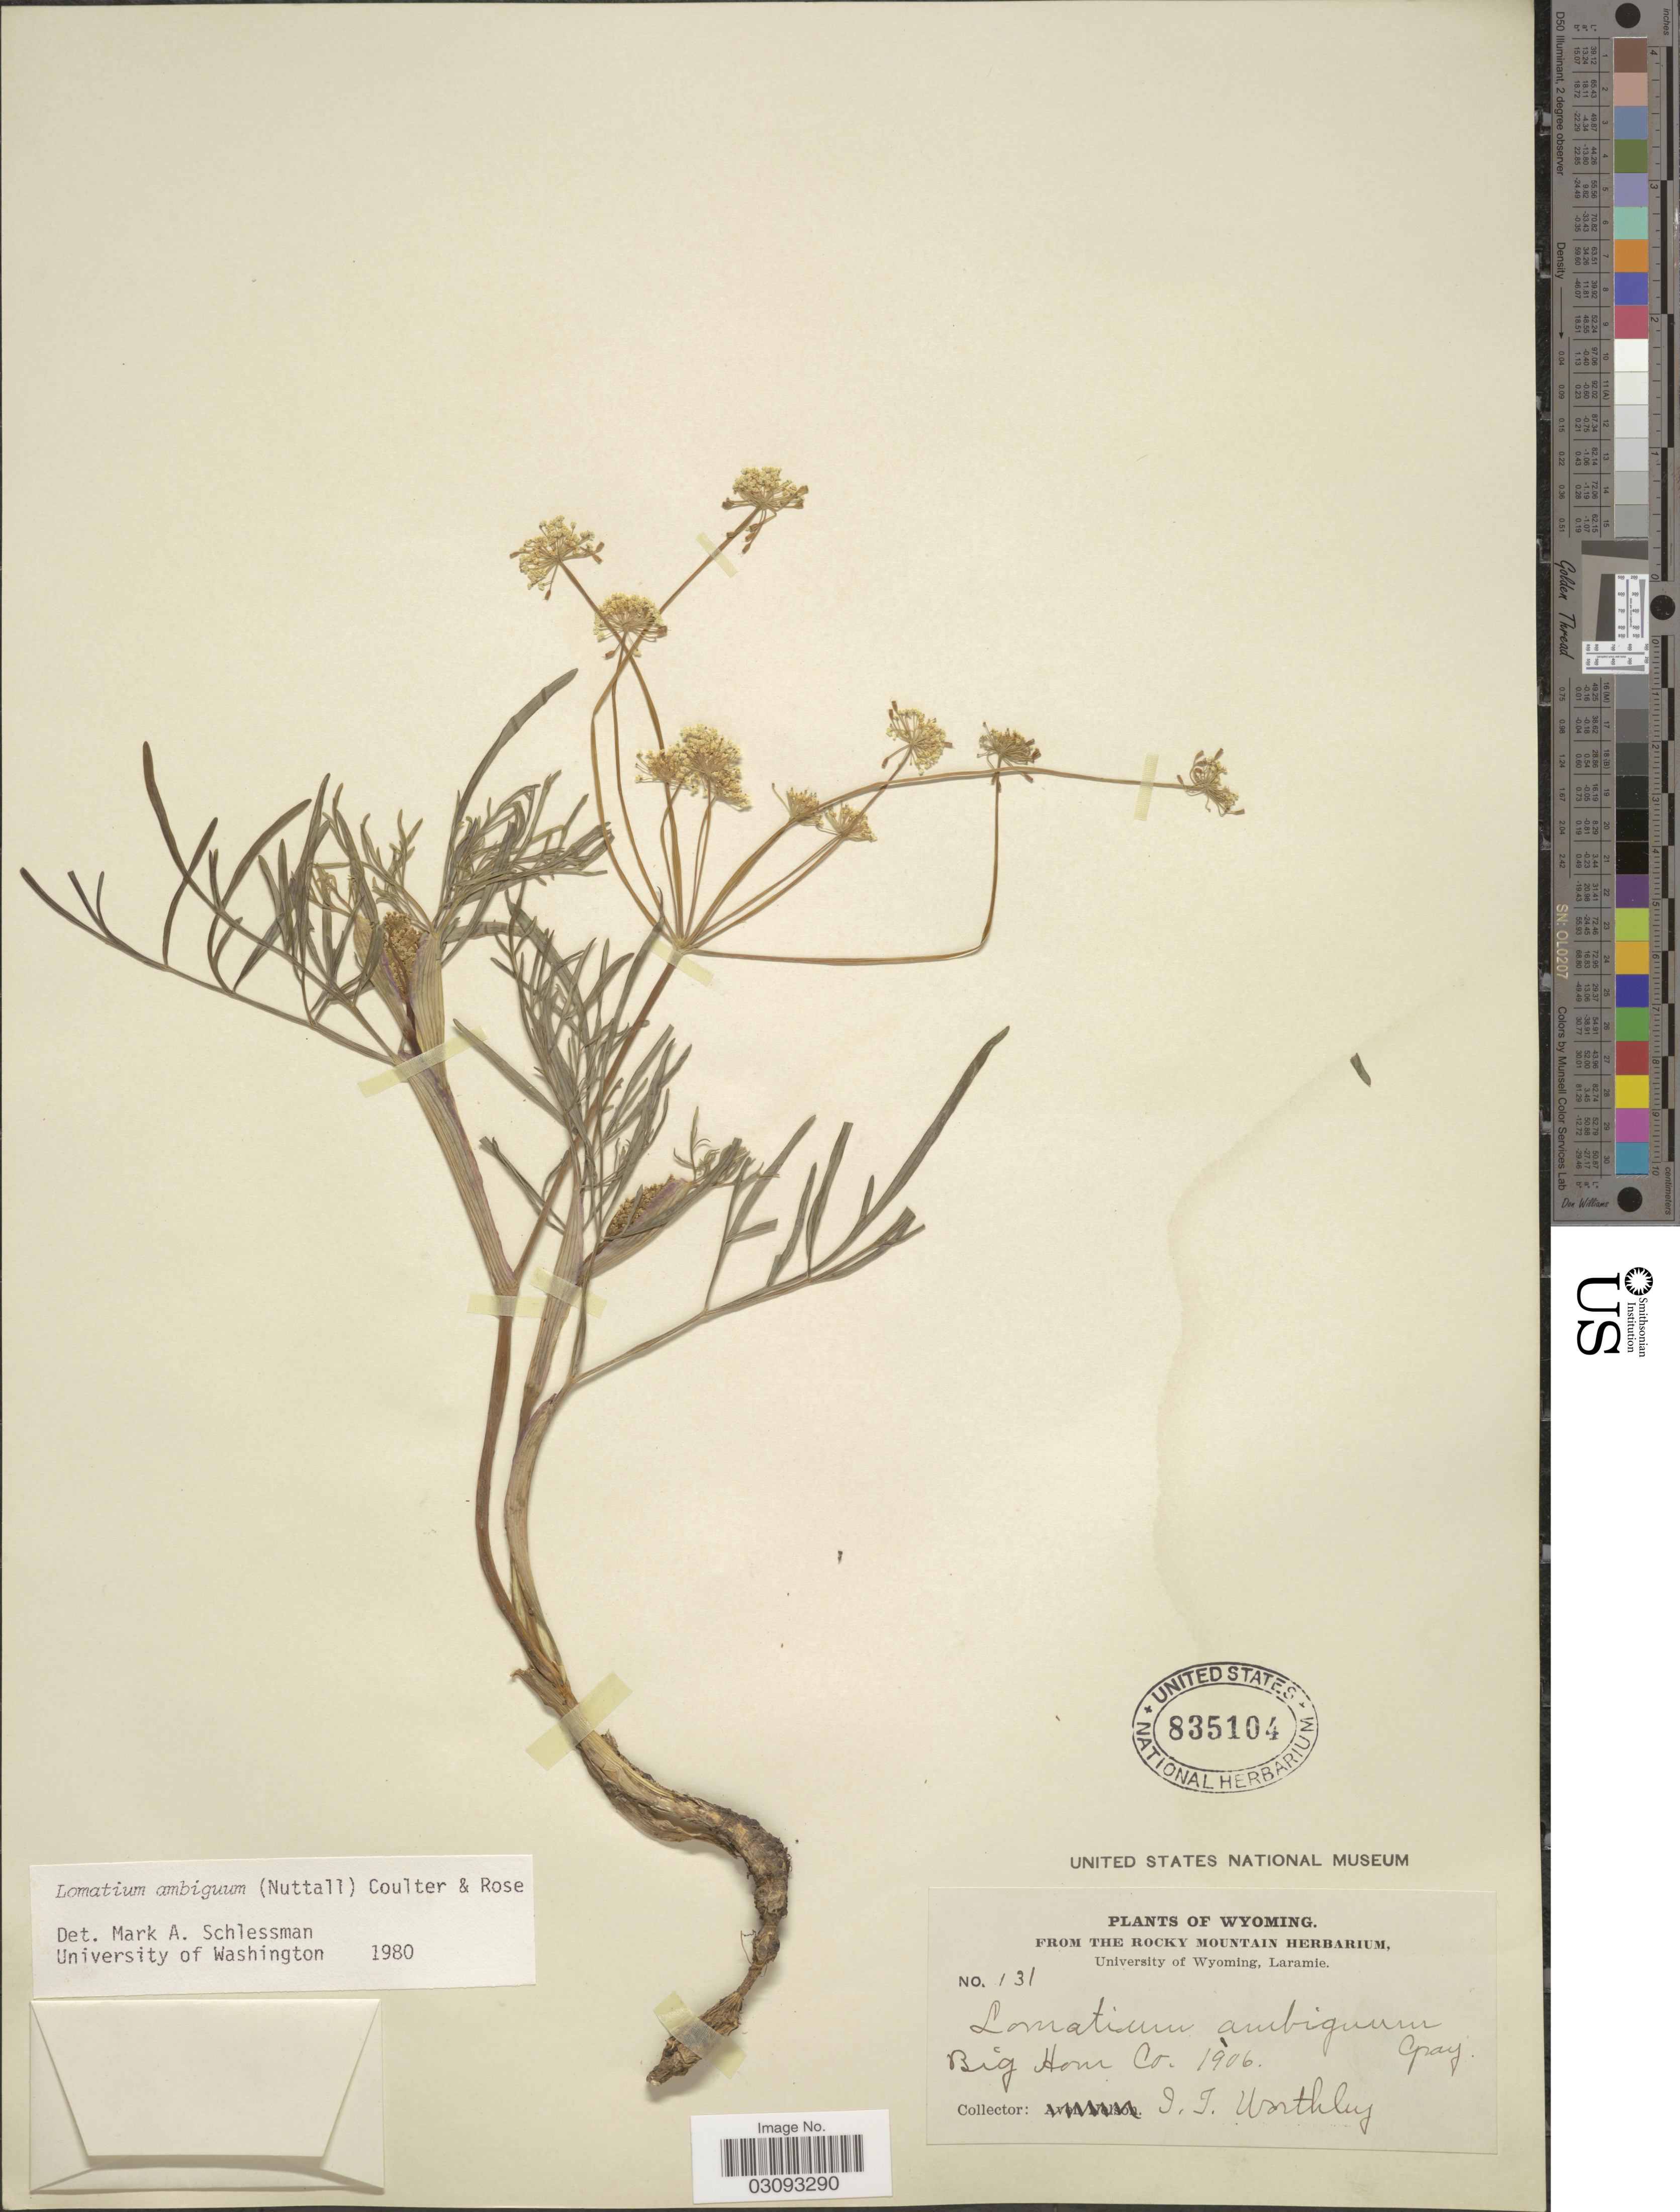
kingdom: Plantae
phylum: Tracheophyta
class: Magnoliopsida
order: Apiales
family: Apiaceae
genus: Lomatium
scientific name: Lomatium ambiguum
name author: (Nutt.) Coult. & Rose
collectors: I. Worthley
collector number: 131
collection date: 1906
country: United States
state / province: Wyoming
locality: Big Horn Co.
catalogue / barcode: US 835104